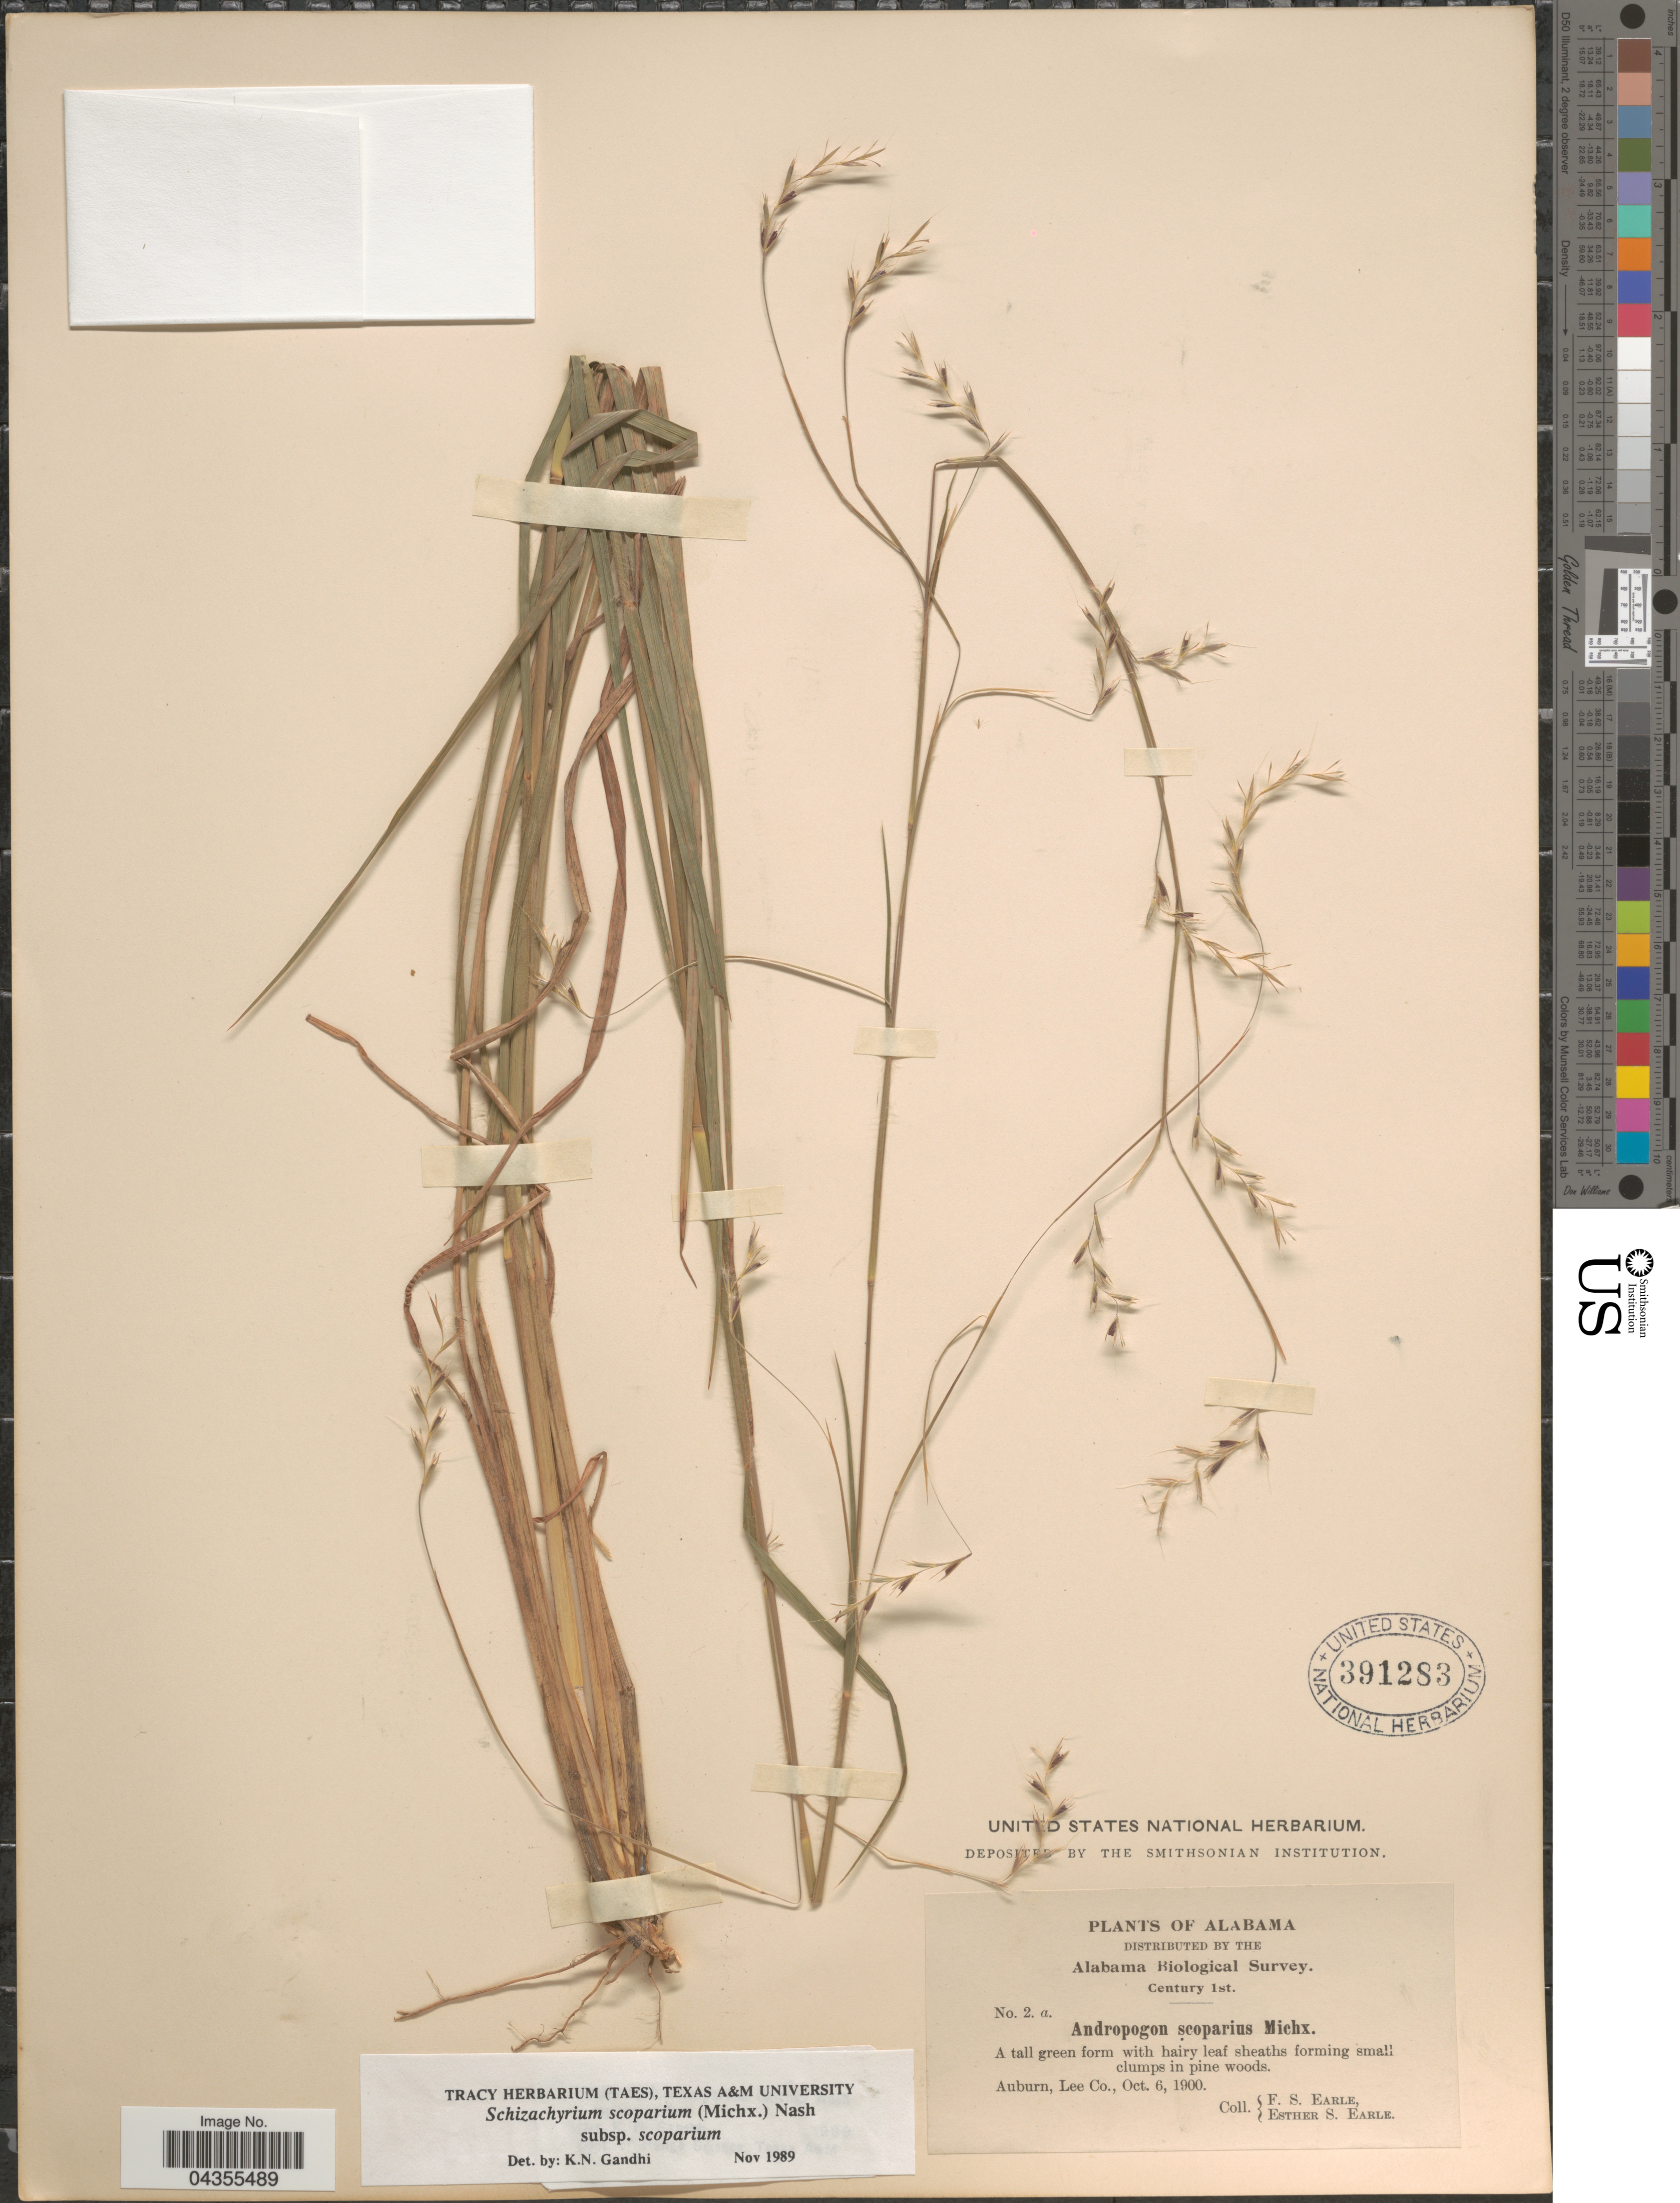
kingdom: Plantae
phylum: Tracheophyta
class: Liliopsida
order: Poales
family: Poaceae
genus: Schizachyrium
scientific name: Schizachyrium scoparium var. scoparium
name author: (Michx.) Nash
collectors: F. S. Earle & E. S. Earle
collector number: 2a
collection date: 1900-10-06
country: United States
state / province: Alabama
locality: Alabama Biological Survey. Auburn, Lee Co.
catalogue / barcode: US 391283